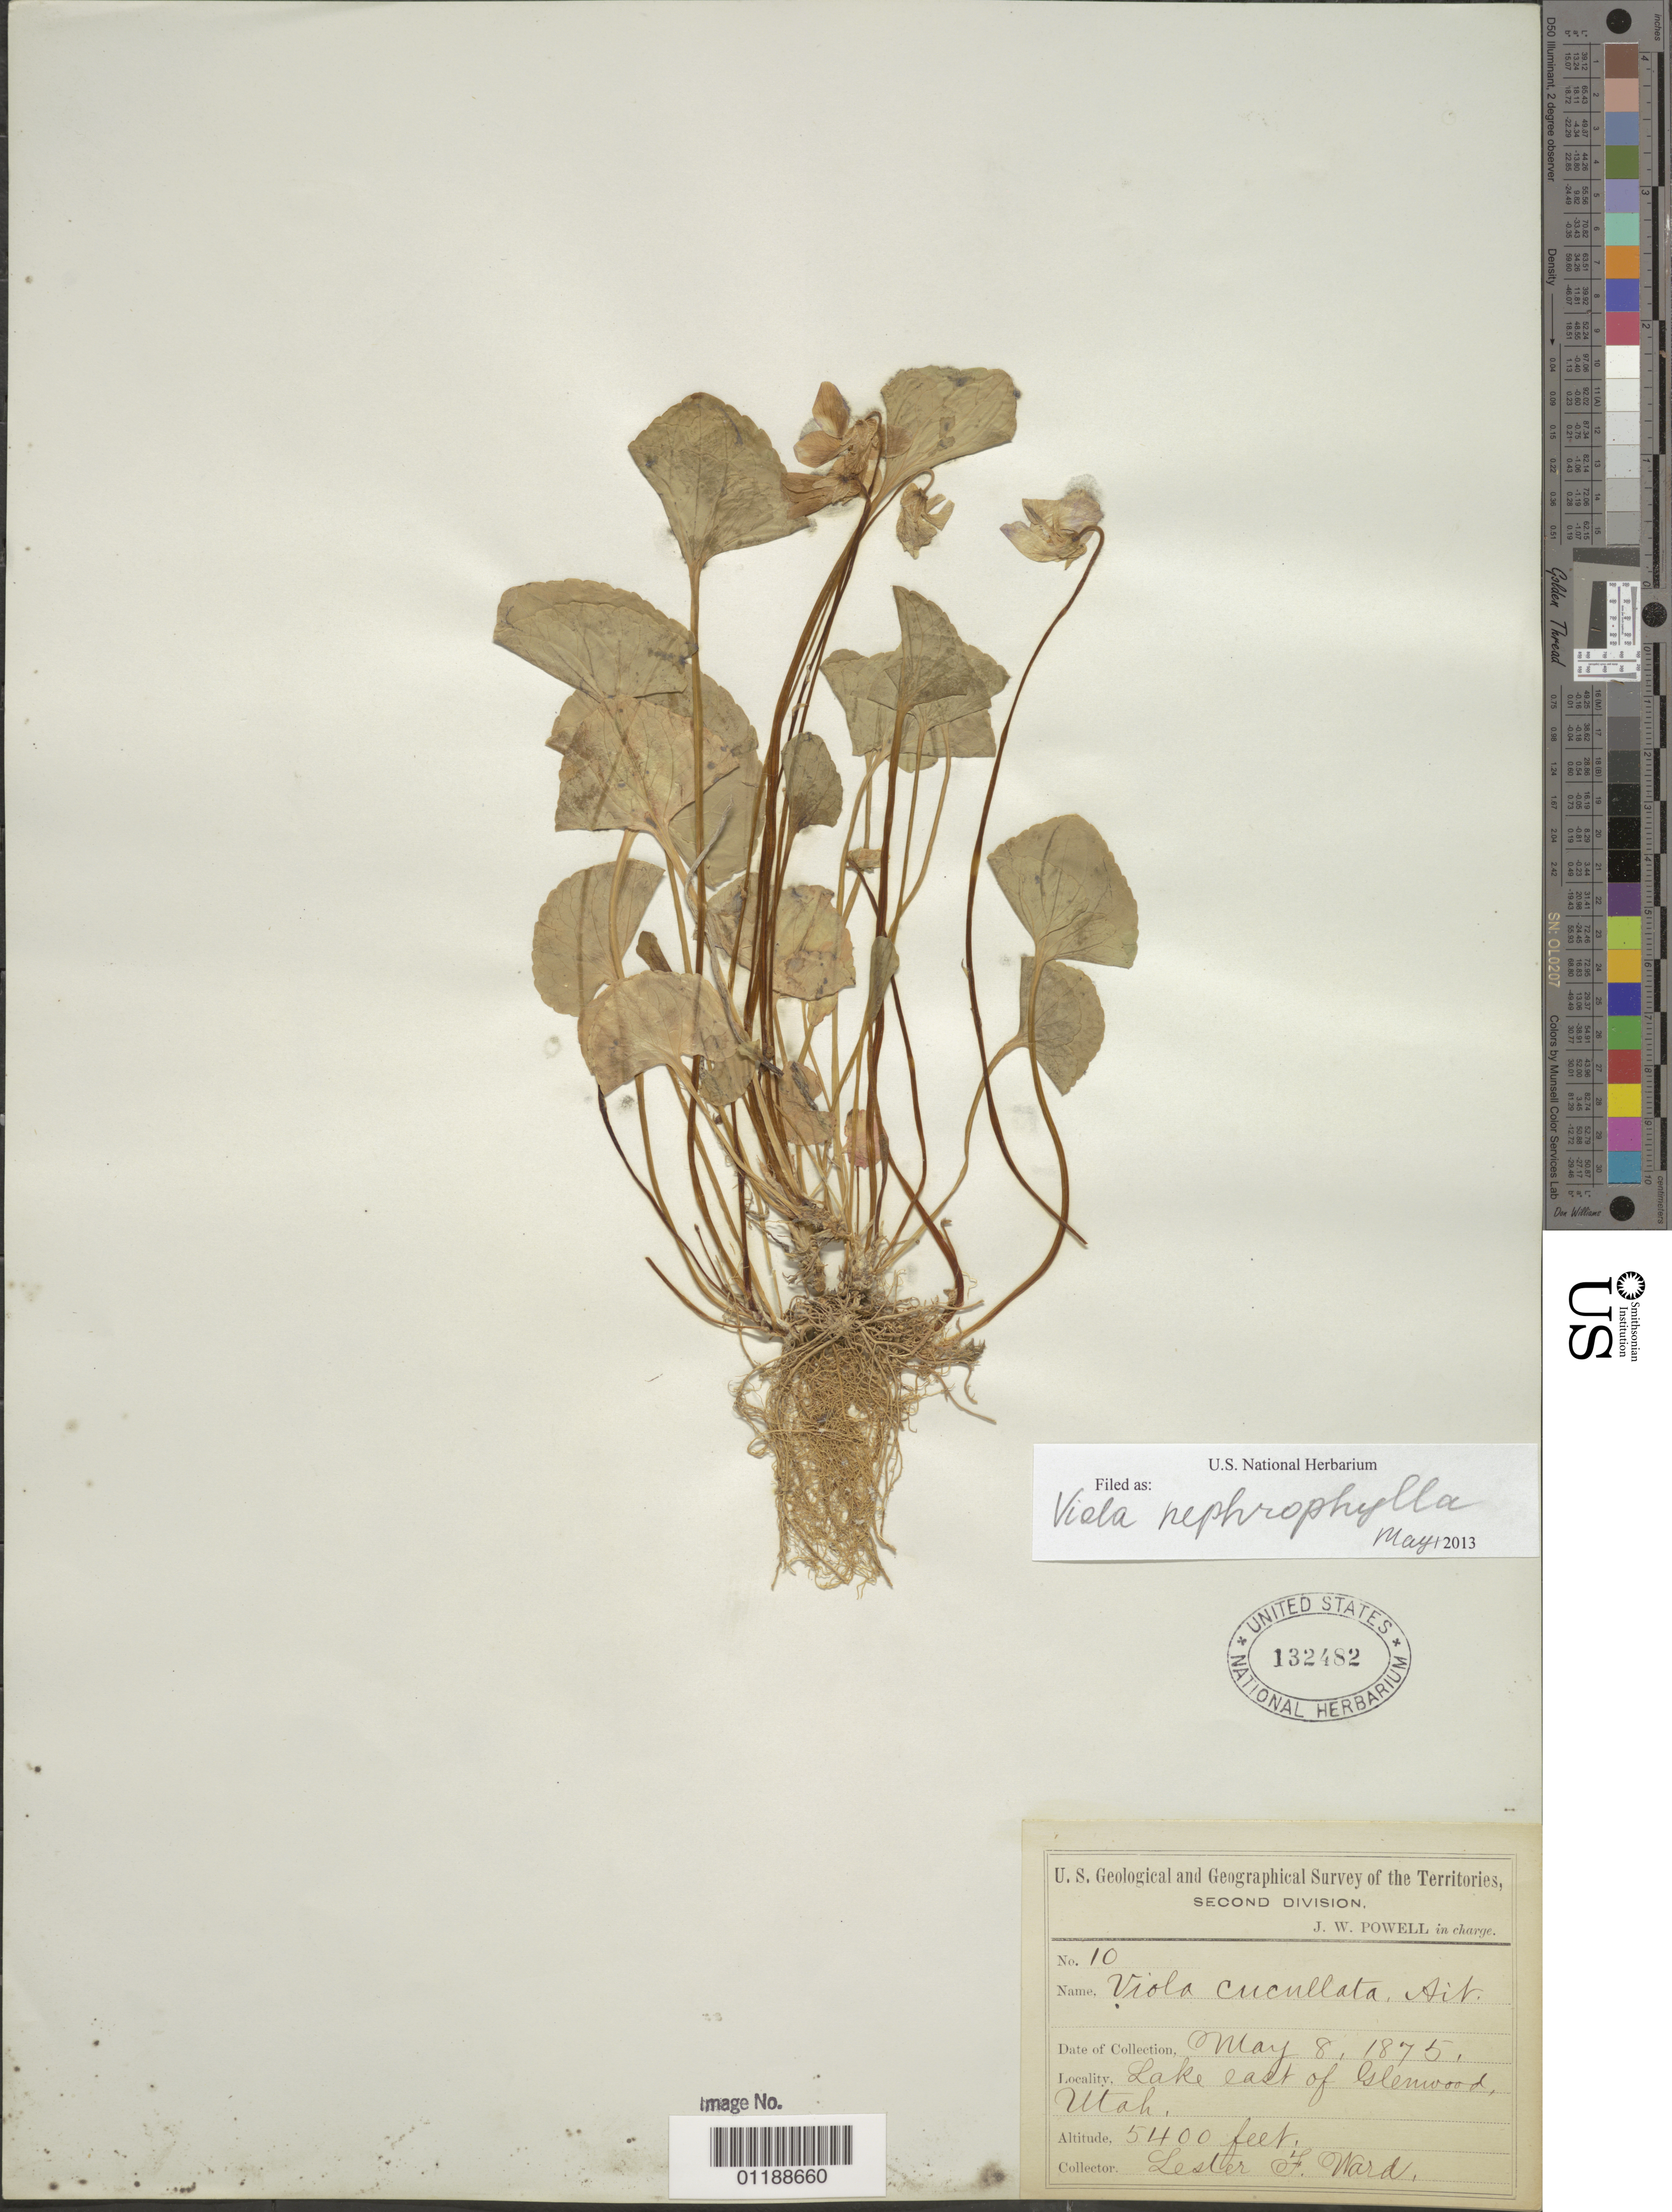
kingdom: Plantae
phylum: Tracheophyta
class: Magnoliopsida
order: Malpighiales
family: Violaceae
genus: Viola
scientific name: Viola nephrophylla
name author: Greene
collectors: L. F. Ward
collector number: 10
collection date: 1875-05-08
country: United States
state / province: Utah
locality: Lake east of Glenwood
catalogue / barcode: US 132482